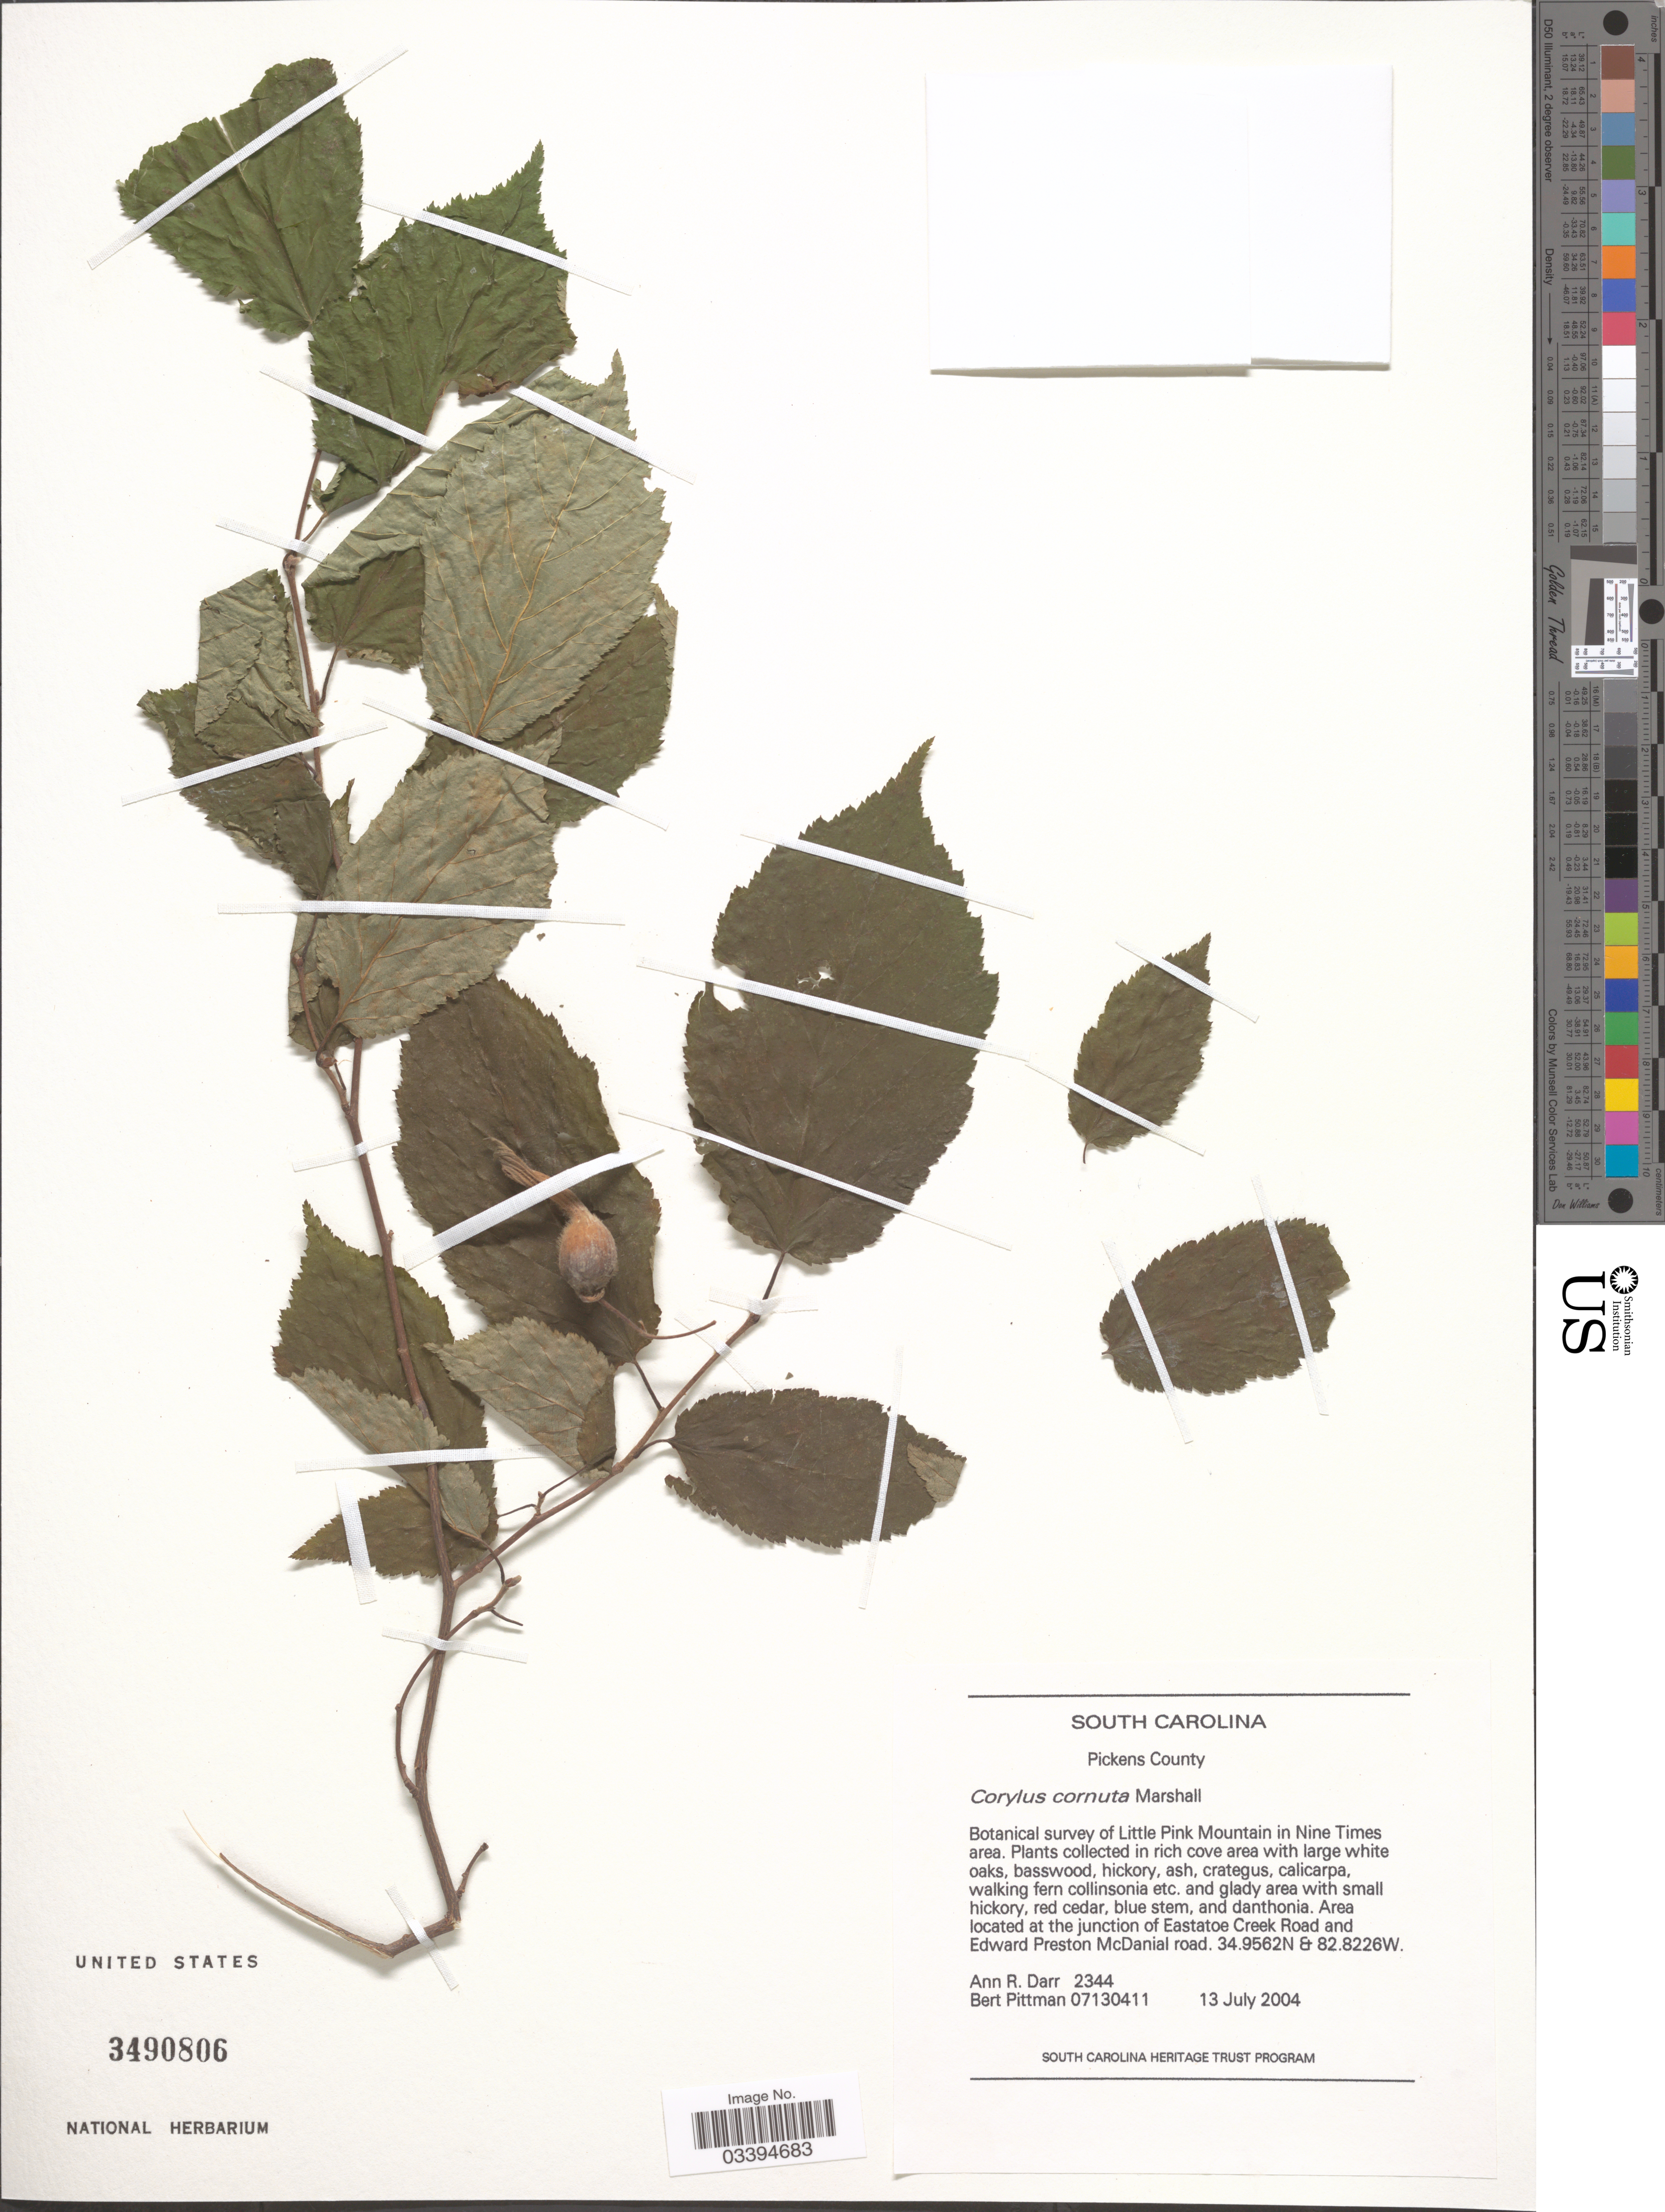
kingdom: Plantae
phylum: Tracheophyta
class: Magnoliopsida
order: Fagales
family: Betulaceae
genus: Corylus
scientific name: Corylus cornuta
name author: Marshall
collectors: A. Darr & B. Pittman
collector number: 2344/07130411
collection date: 2004-07-13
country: United States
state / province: South Carolina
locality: Pickens County. Botanical survey of Little Pink Mountain in Nine Times area. Area located at the junction of Eastatoe Creek Road and Edward Preston McDanial road.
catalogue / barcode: US 3490806